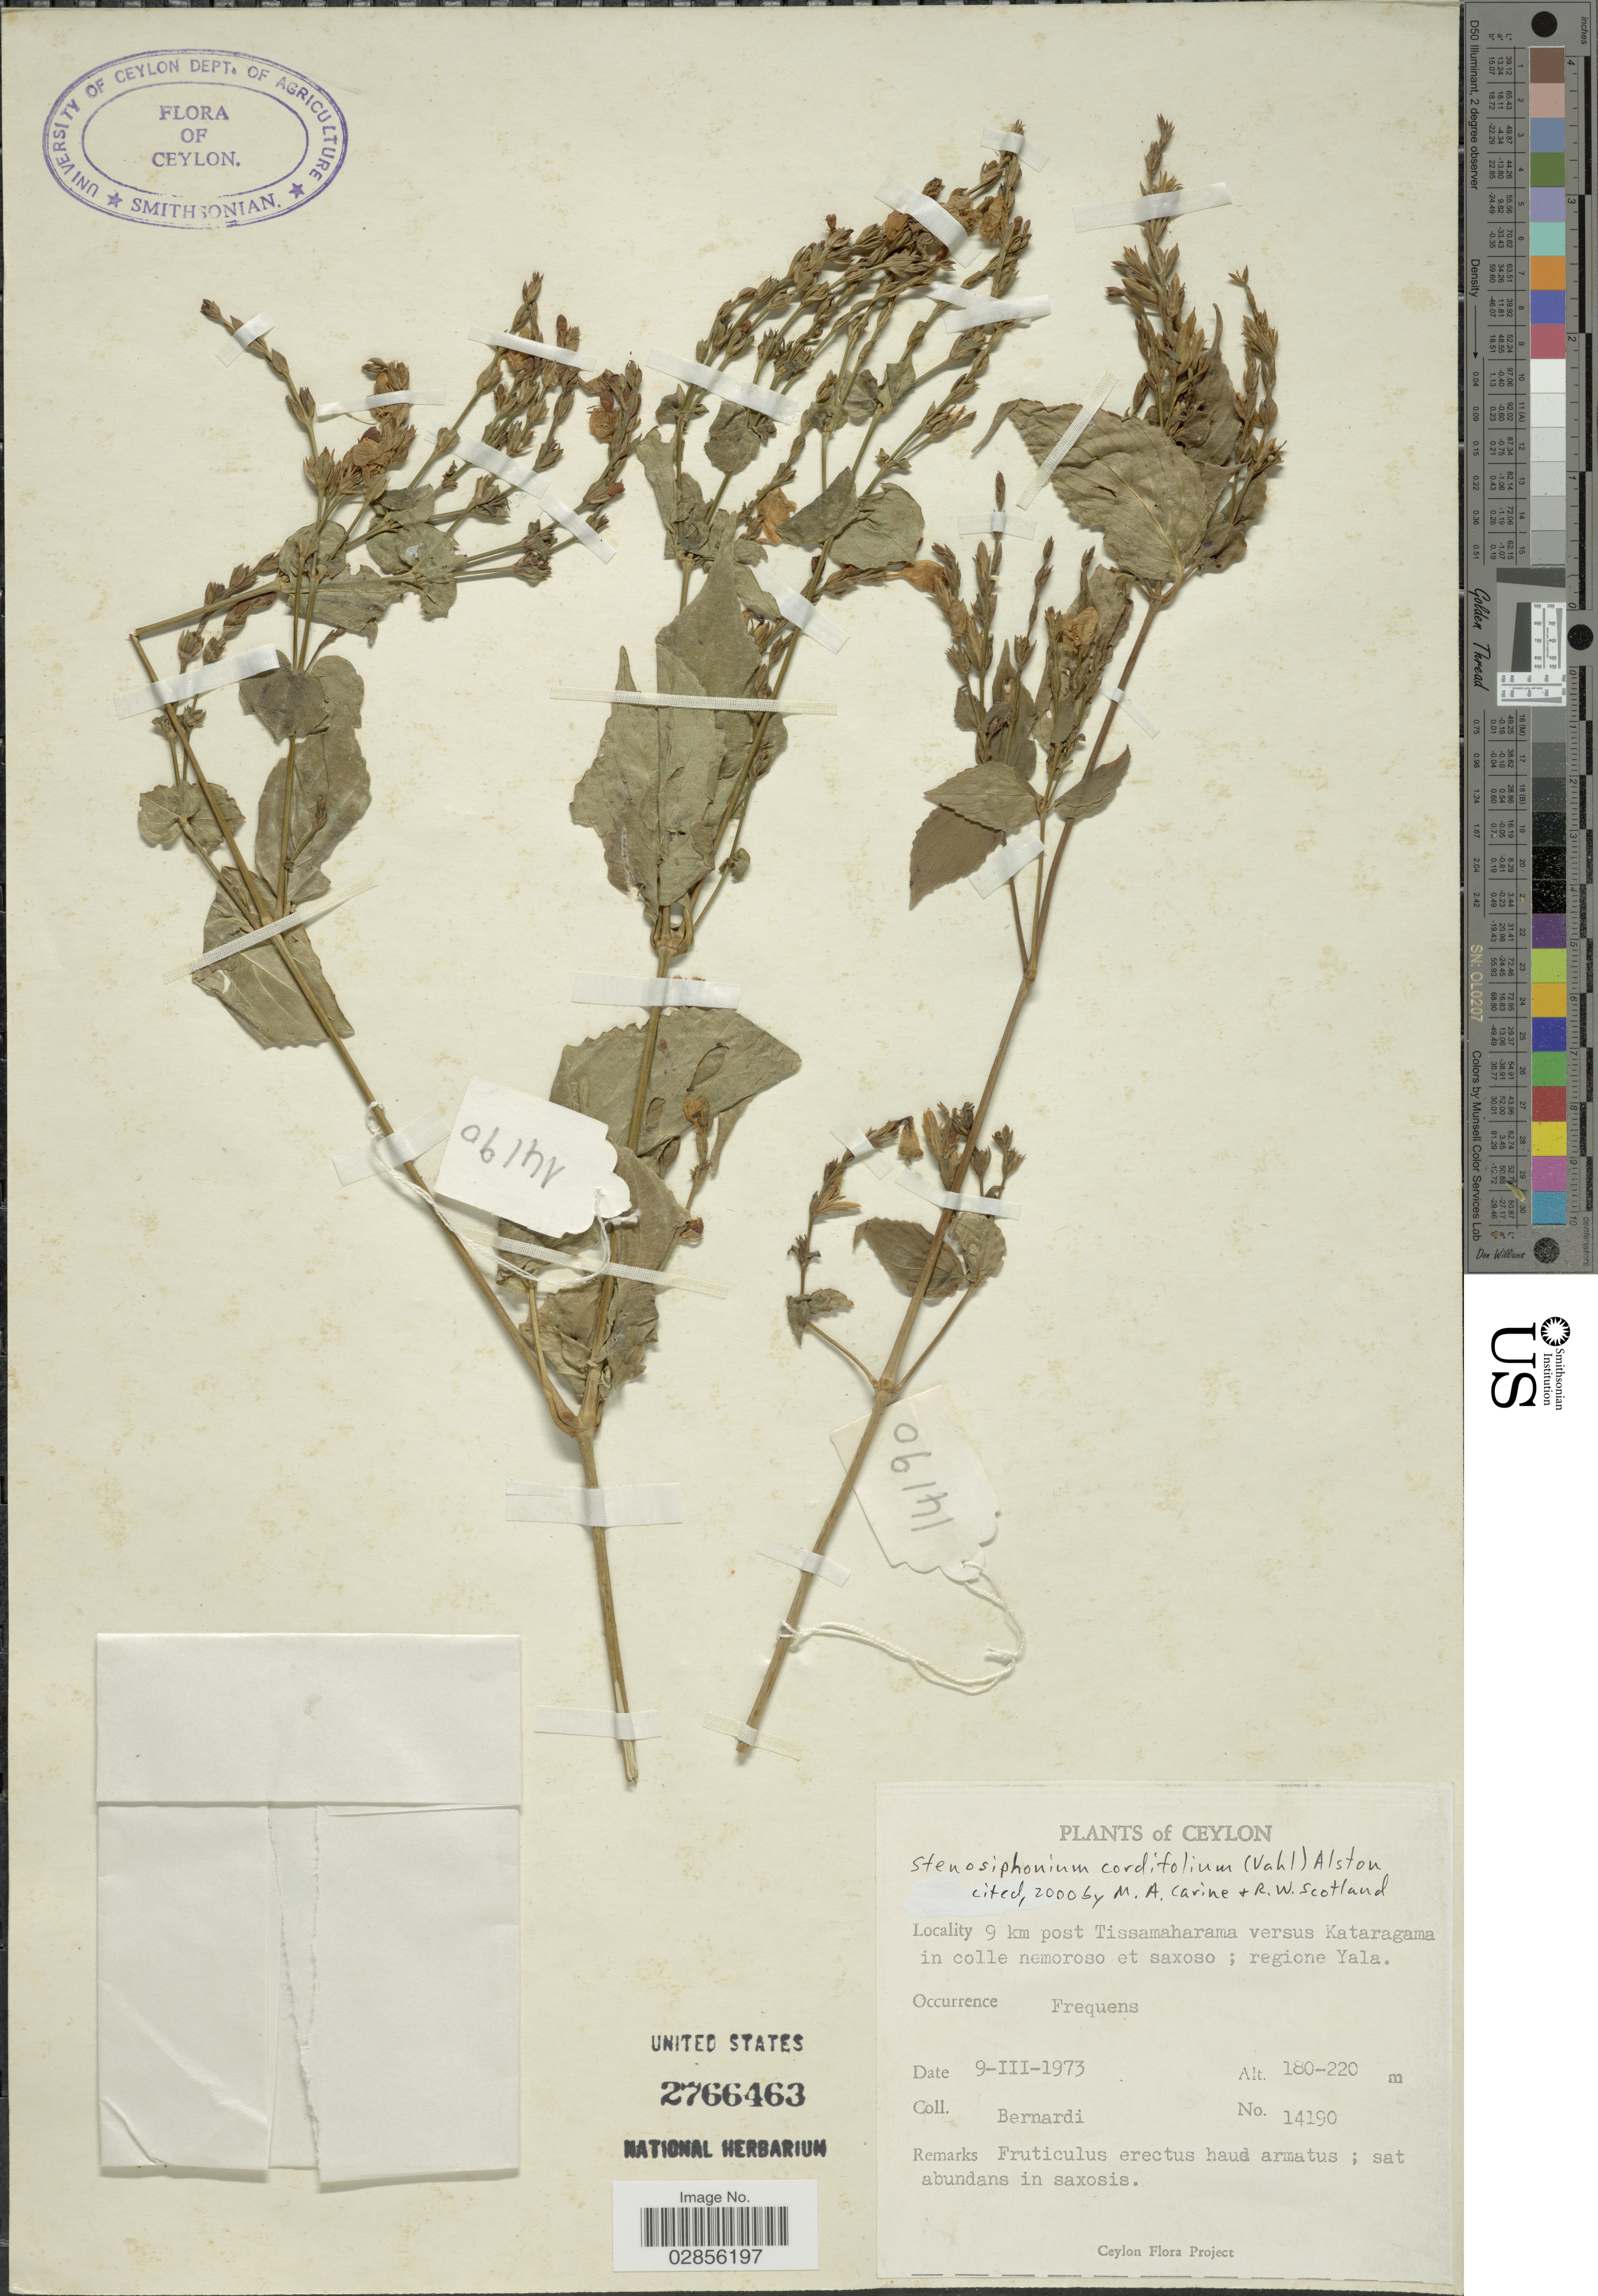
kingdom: Plantae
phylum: Tracheophyta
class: Magnoliopsida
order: Lamiales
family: Acanthaceae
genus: Stenosiphonium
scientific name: Stenosiphonium cordifolium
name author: (Vahl) Alston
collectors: Bernardi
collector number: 14190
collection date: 1973-03-09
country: Sri Lanka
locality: Ceylon. 9 km post Tissamaharama versus Kataragama in colle nemoroso et saxoso; regione Yala.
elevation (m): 180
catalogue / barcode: US 2766463